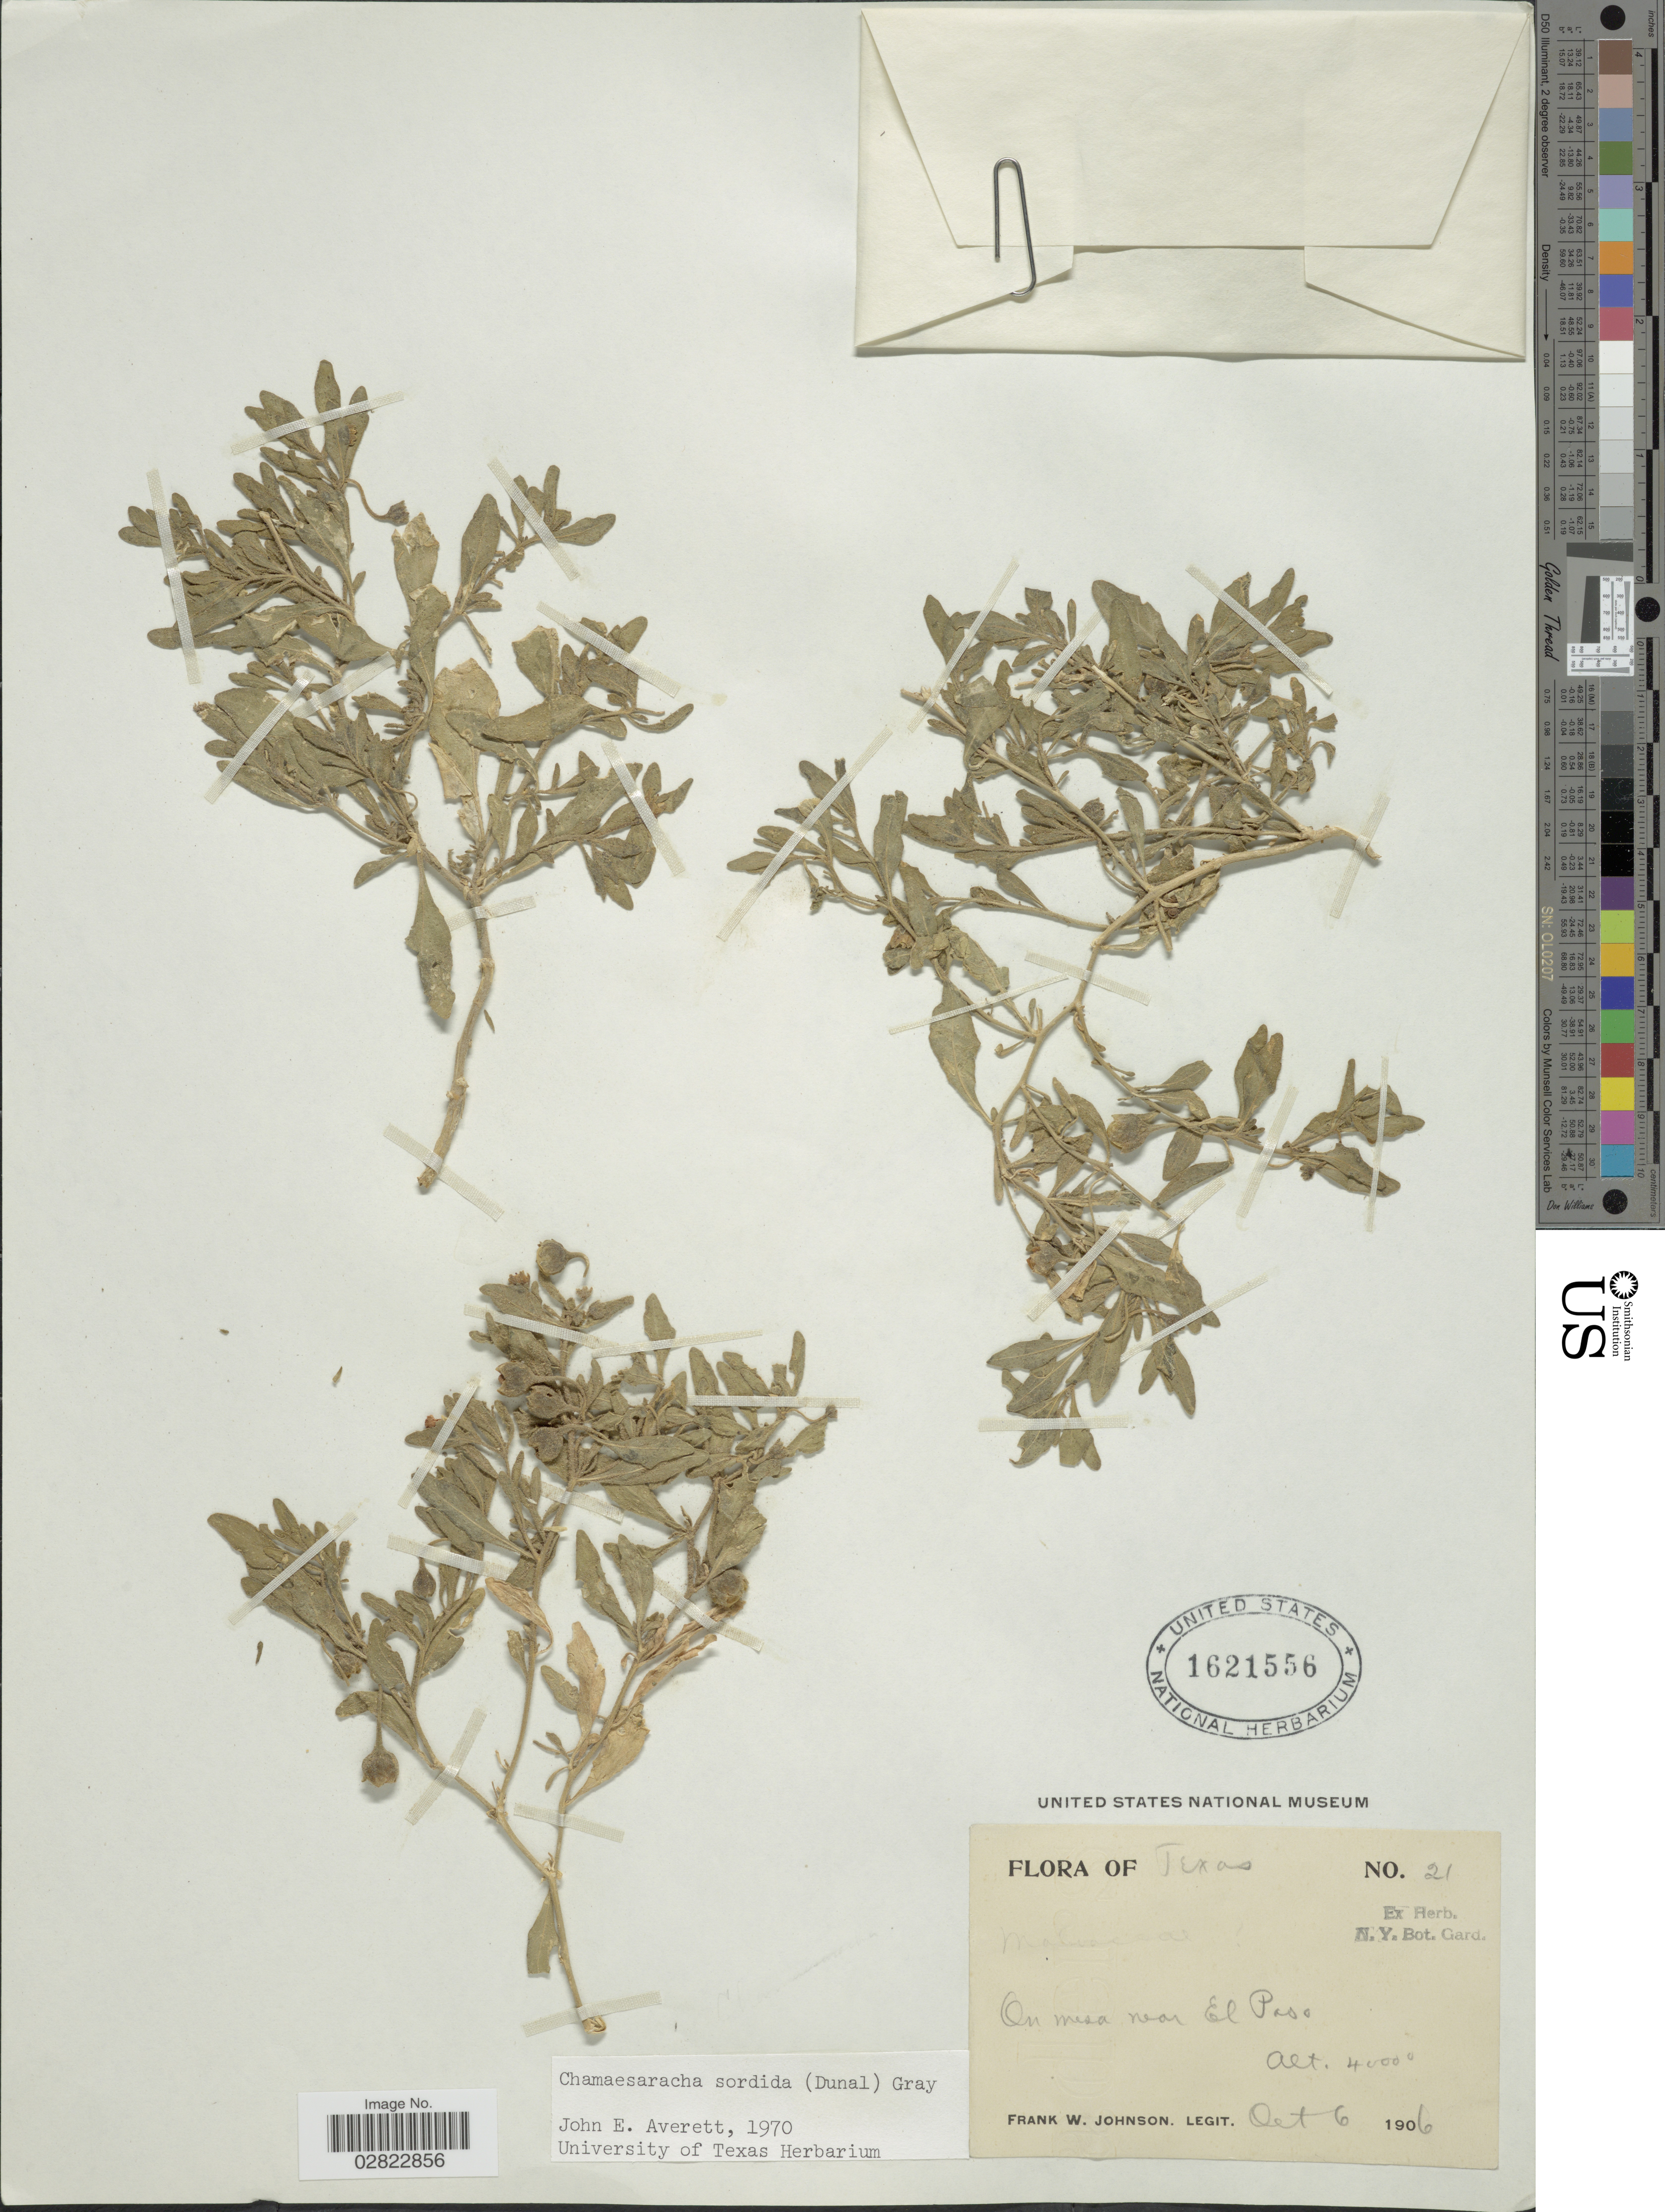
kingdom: Plantae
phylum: Tracheophyta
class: Magnoliopsida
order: Solanales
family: Solanaceae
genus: Chamaesaracha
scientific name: Chamaesaracha sordida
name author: (Dunal) S.F. Gray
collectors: F. W. Johnson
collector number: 21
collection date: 1906-10-06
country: United States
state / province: Texas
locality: On mesa near El Paso.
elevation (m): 1219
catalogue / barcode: US 1621556